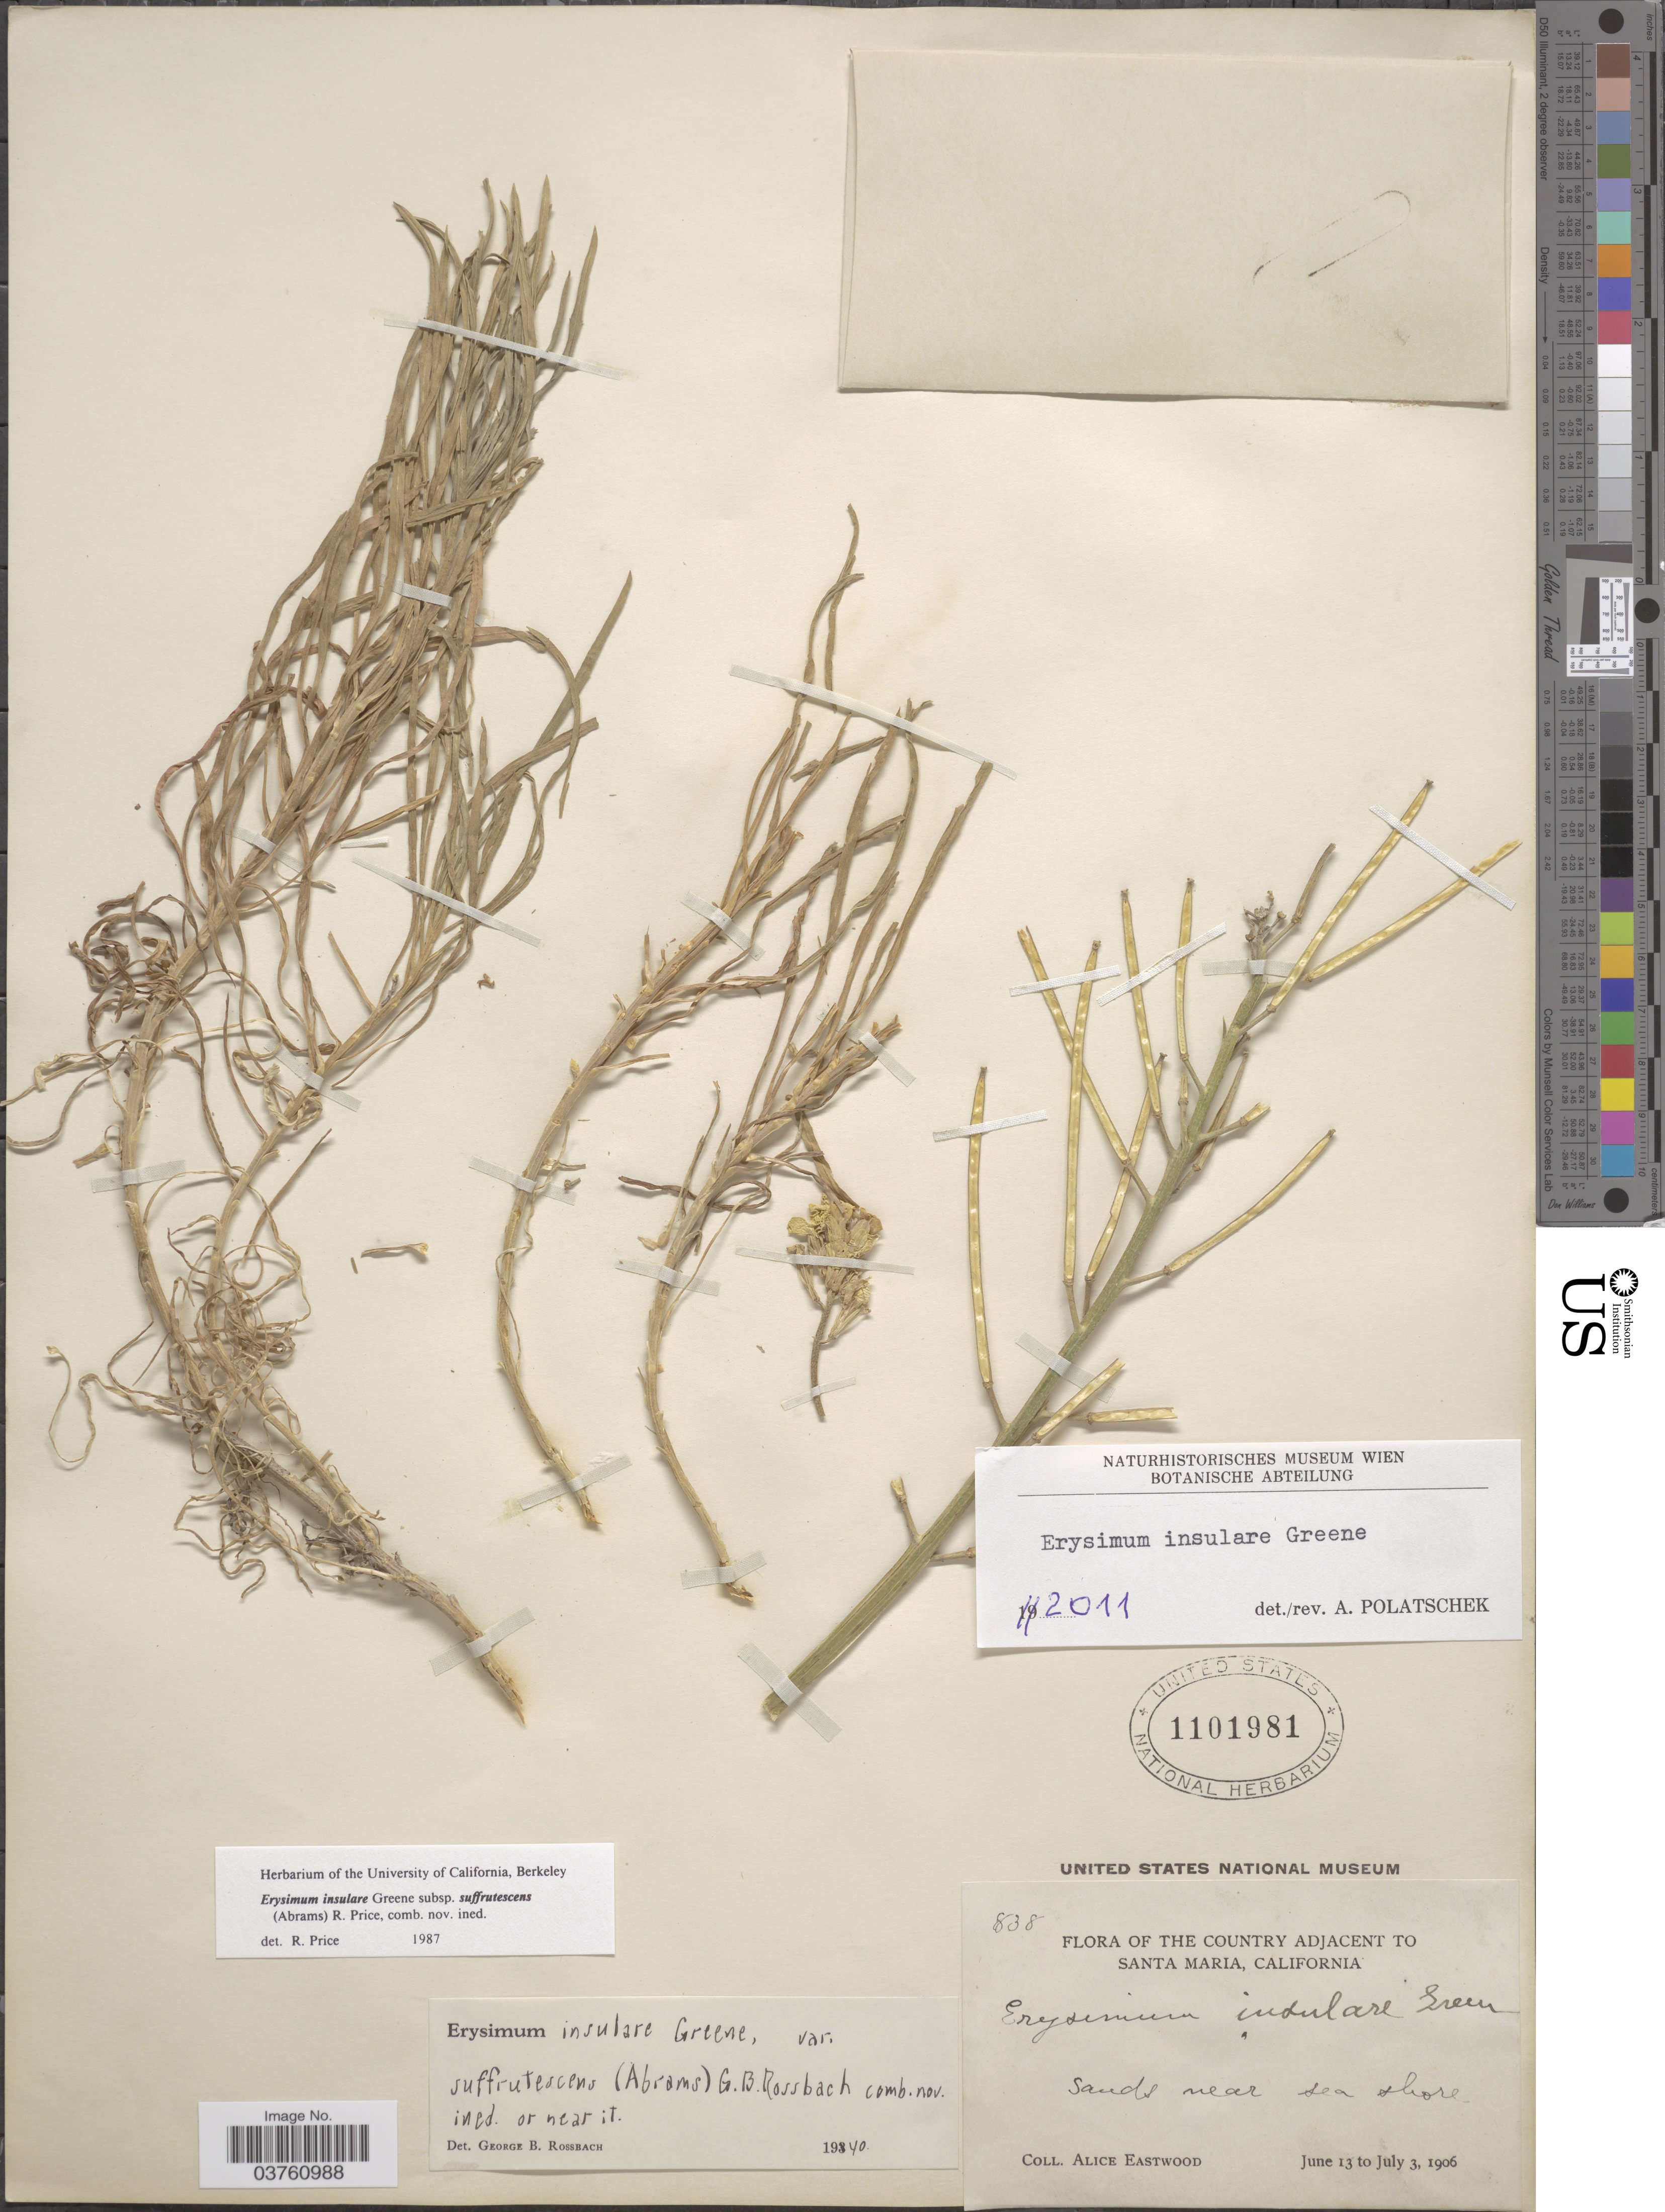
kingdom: Plantae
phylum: Tracheophyta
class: Magnoliopsida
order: Brassicales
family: Brassicaceae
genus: Erysimum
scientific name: Erysimum insulare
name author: Greene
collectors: A. Eastwood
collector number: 838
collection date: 1906-06-13/1906-07-03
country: United States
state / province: California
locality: The Country adjacent to Santa Maria. Sands near sea shore.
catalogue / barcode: US 1101981